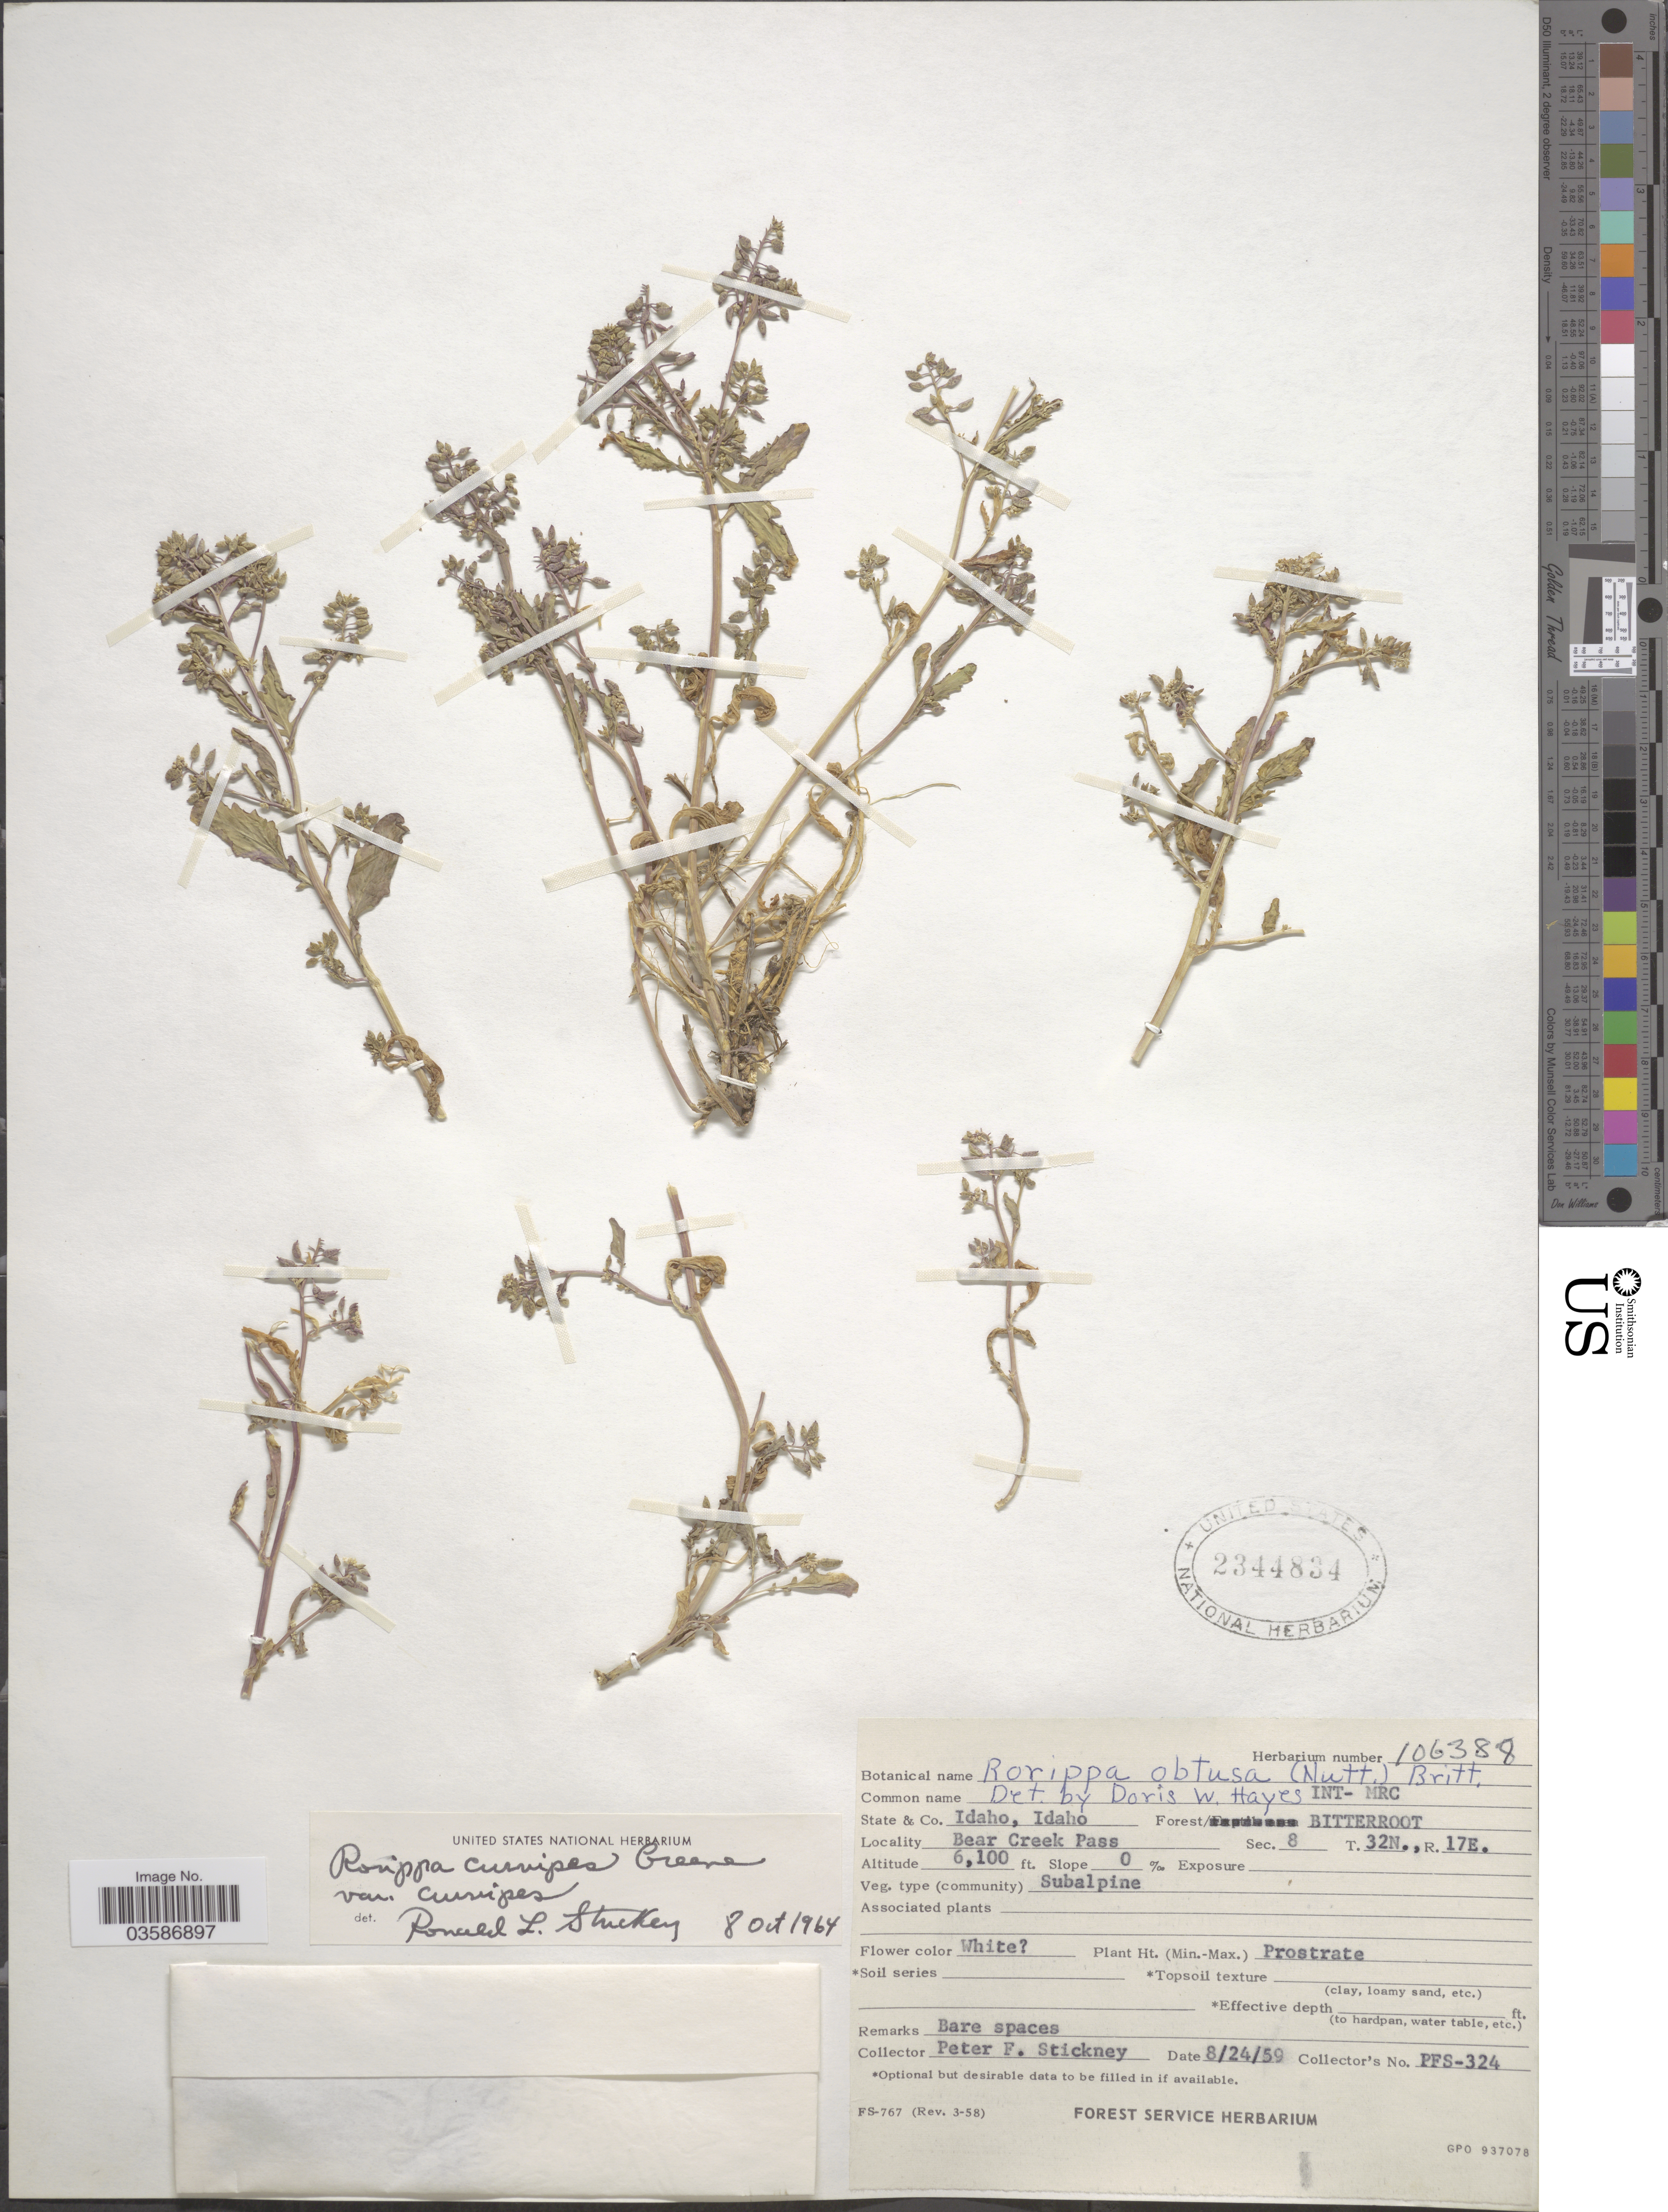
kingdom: Plantae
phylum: Tracheophyta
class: Magnoliopsida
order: Brassicales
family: Brassicaceae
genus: Rorippa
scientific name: Rorippa curvipes var. curvipes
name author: Greene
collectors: P. Stickney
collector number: PFS-324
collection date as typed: Transcribed d/m/y: 24/8/59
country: United States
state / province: Idaho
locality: Co Idaho. Forest Bitterroot. Bear Creek Pass. Sec. 8, T. 32N., R. 17E.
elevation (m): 1859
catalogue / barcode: US 2344834